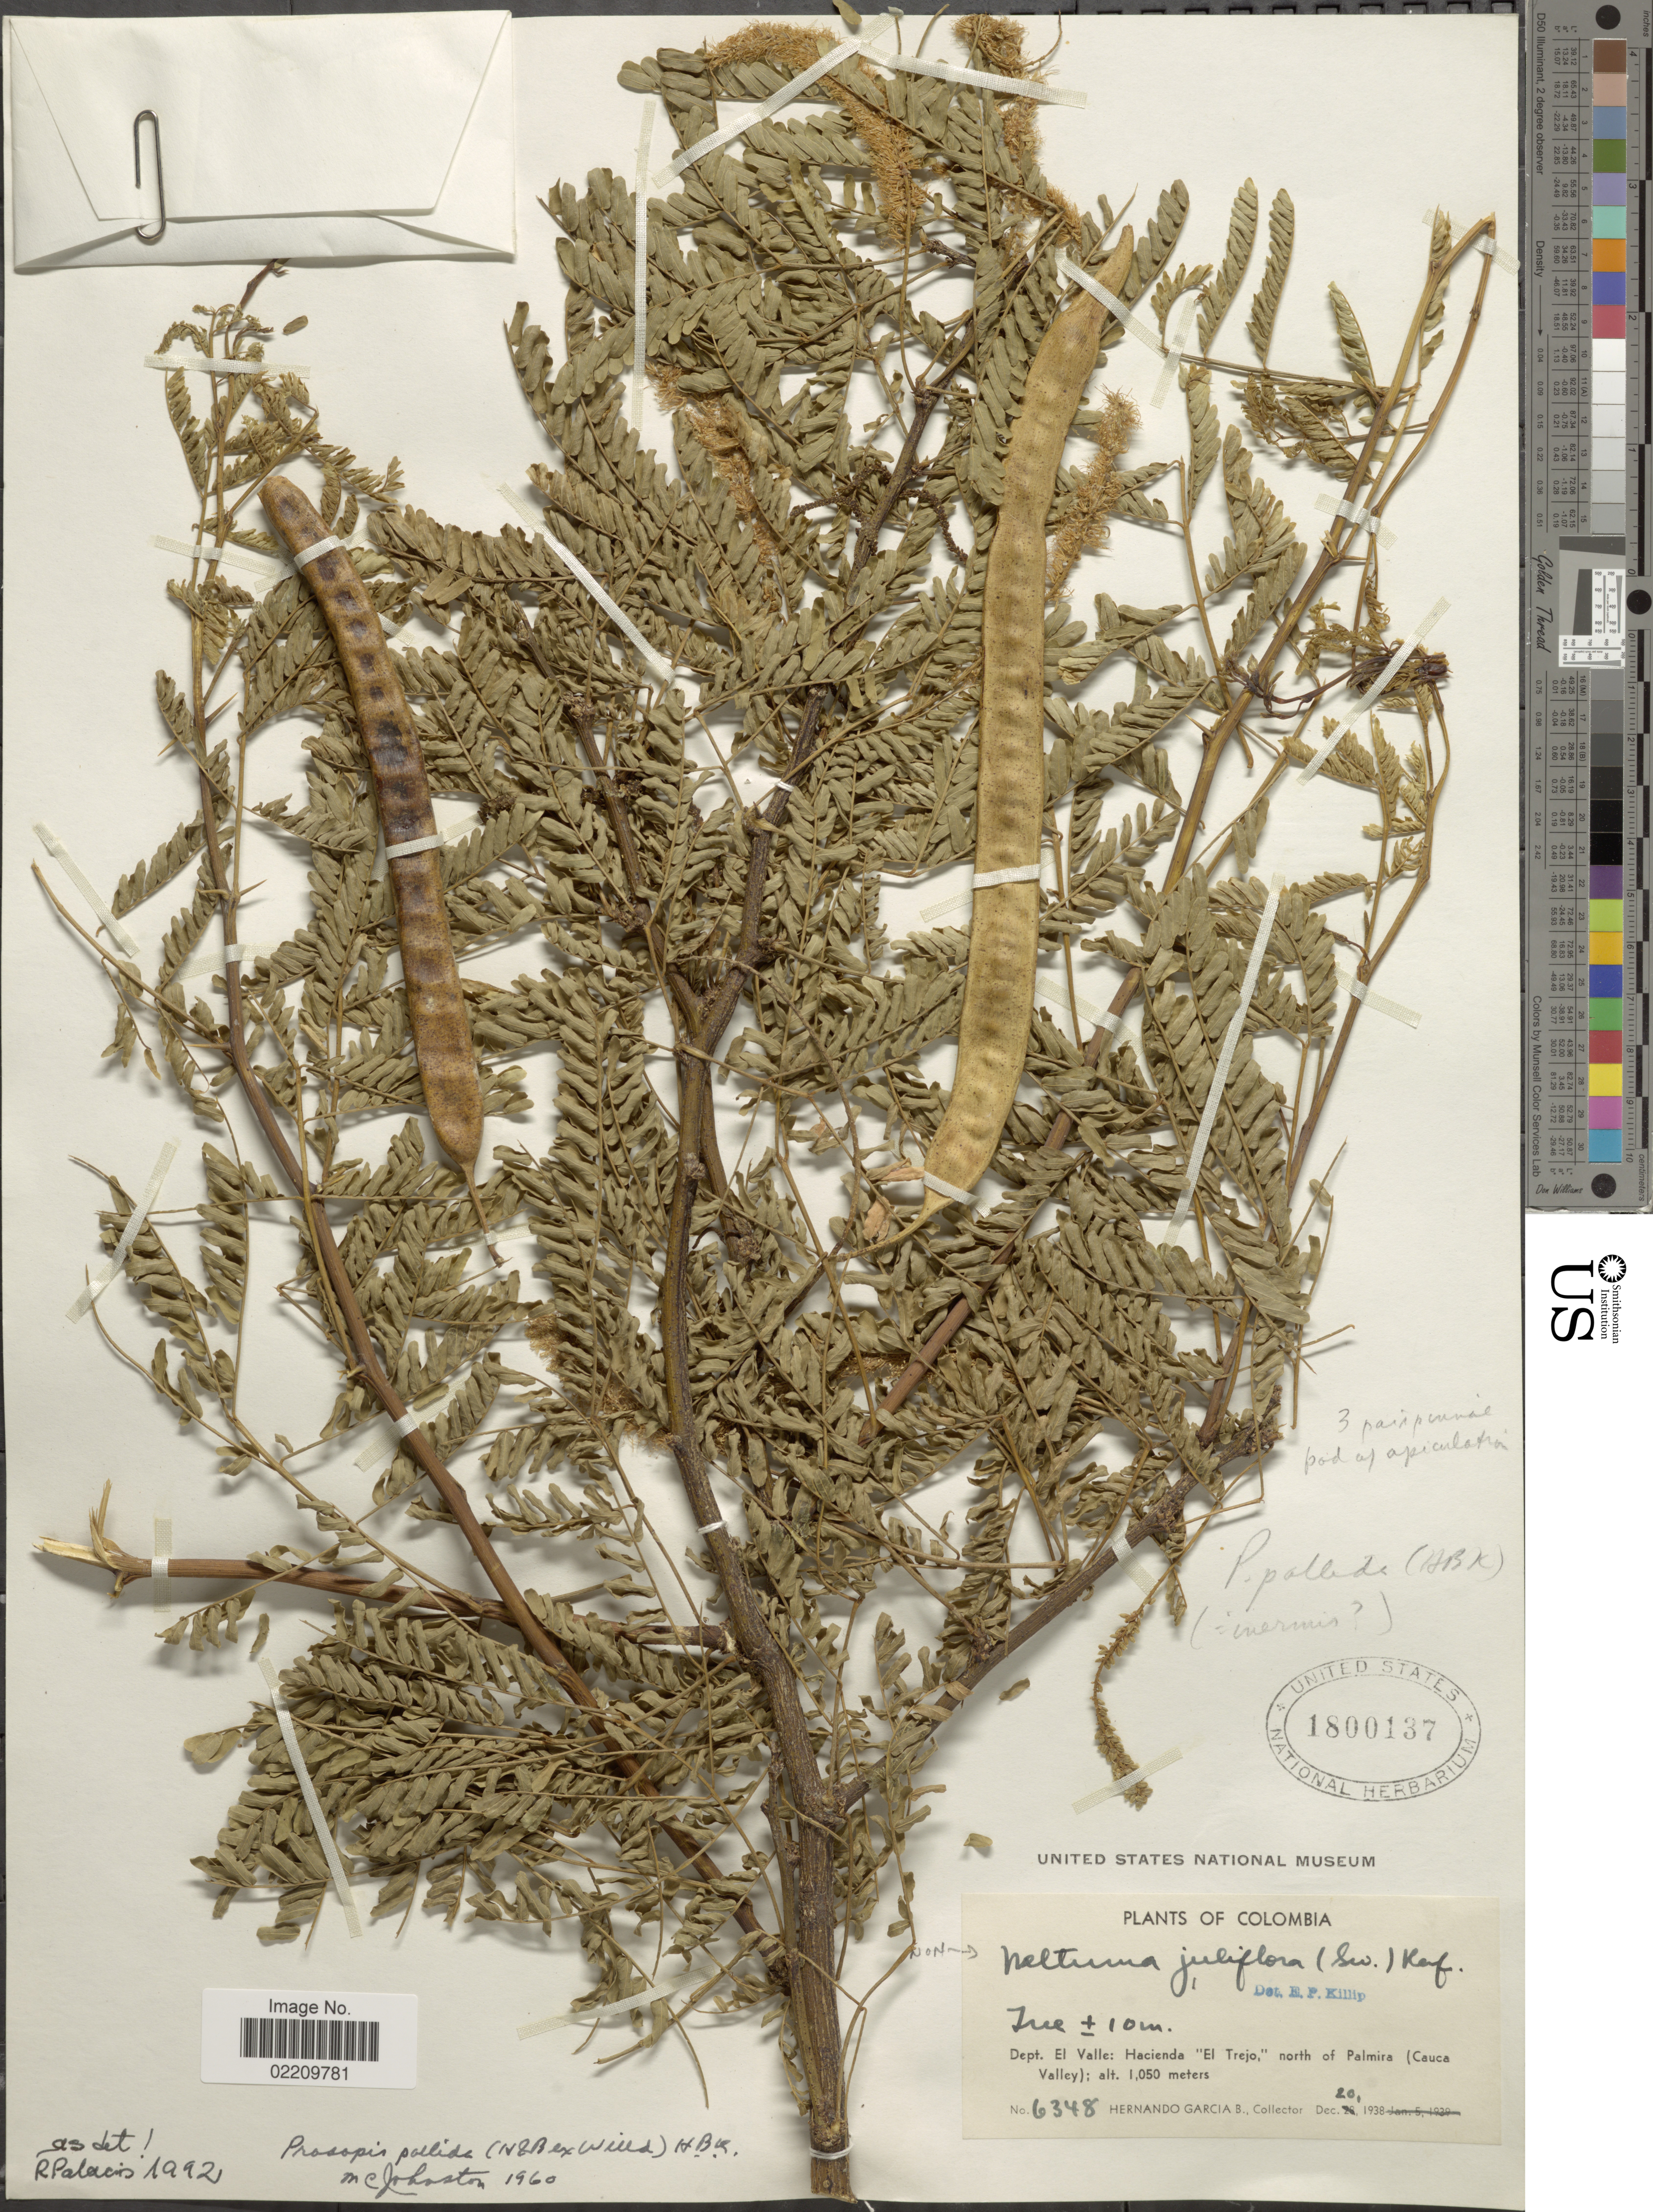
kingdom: Plantae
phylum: Tracheophyta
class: Magnoliopsida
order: Fabales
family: Fabaceae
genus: Neltuma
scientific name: Neltuma pallida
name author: (Humb. & Bonpl. ex Willd.) C. E. Hughes & G.P. Lewis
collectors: H. García Barriga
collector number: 6348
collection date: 1938-12-20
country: Colombia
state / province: Valle del Cauca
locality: Dept. El Valle: Hacienda "El Trejo", north of Palmira (Cauca Valley)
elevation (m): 1050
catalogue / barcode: US 1800137